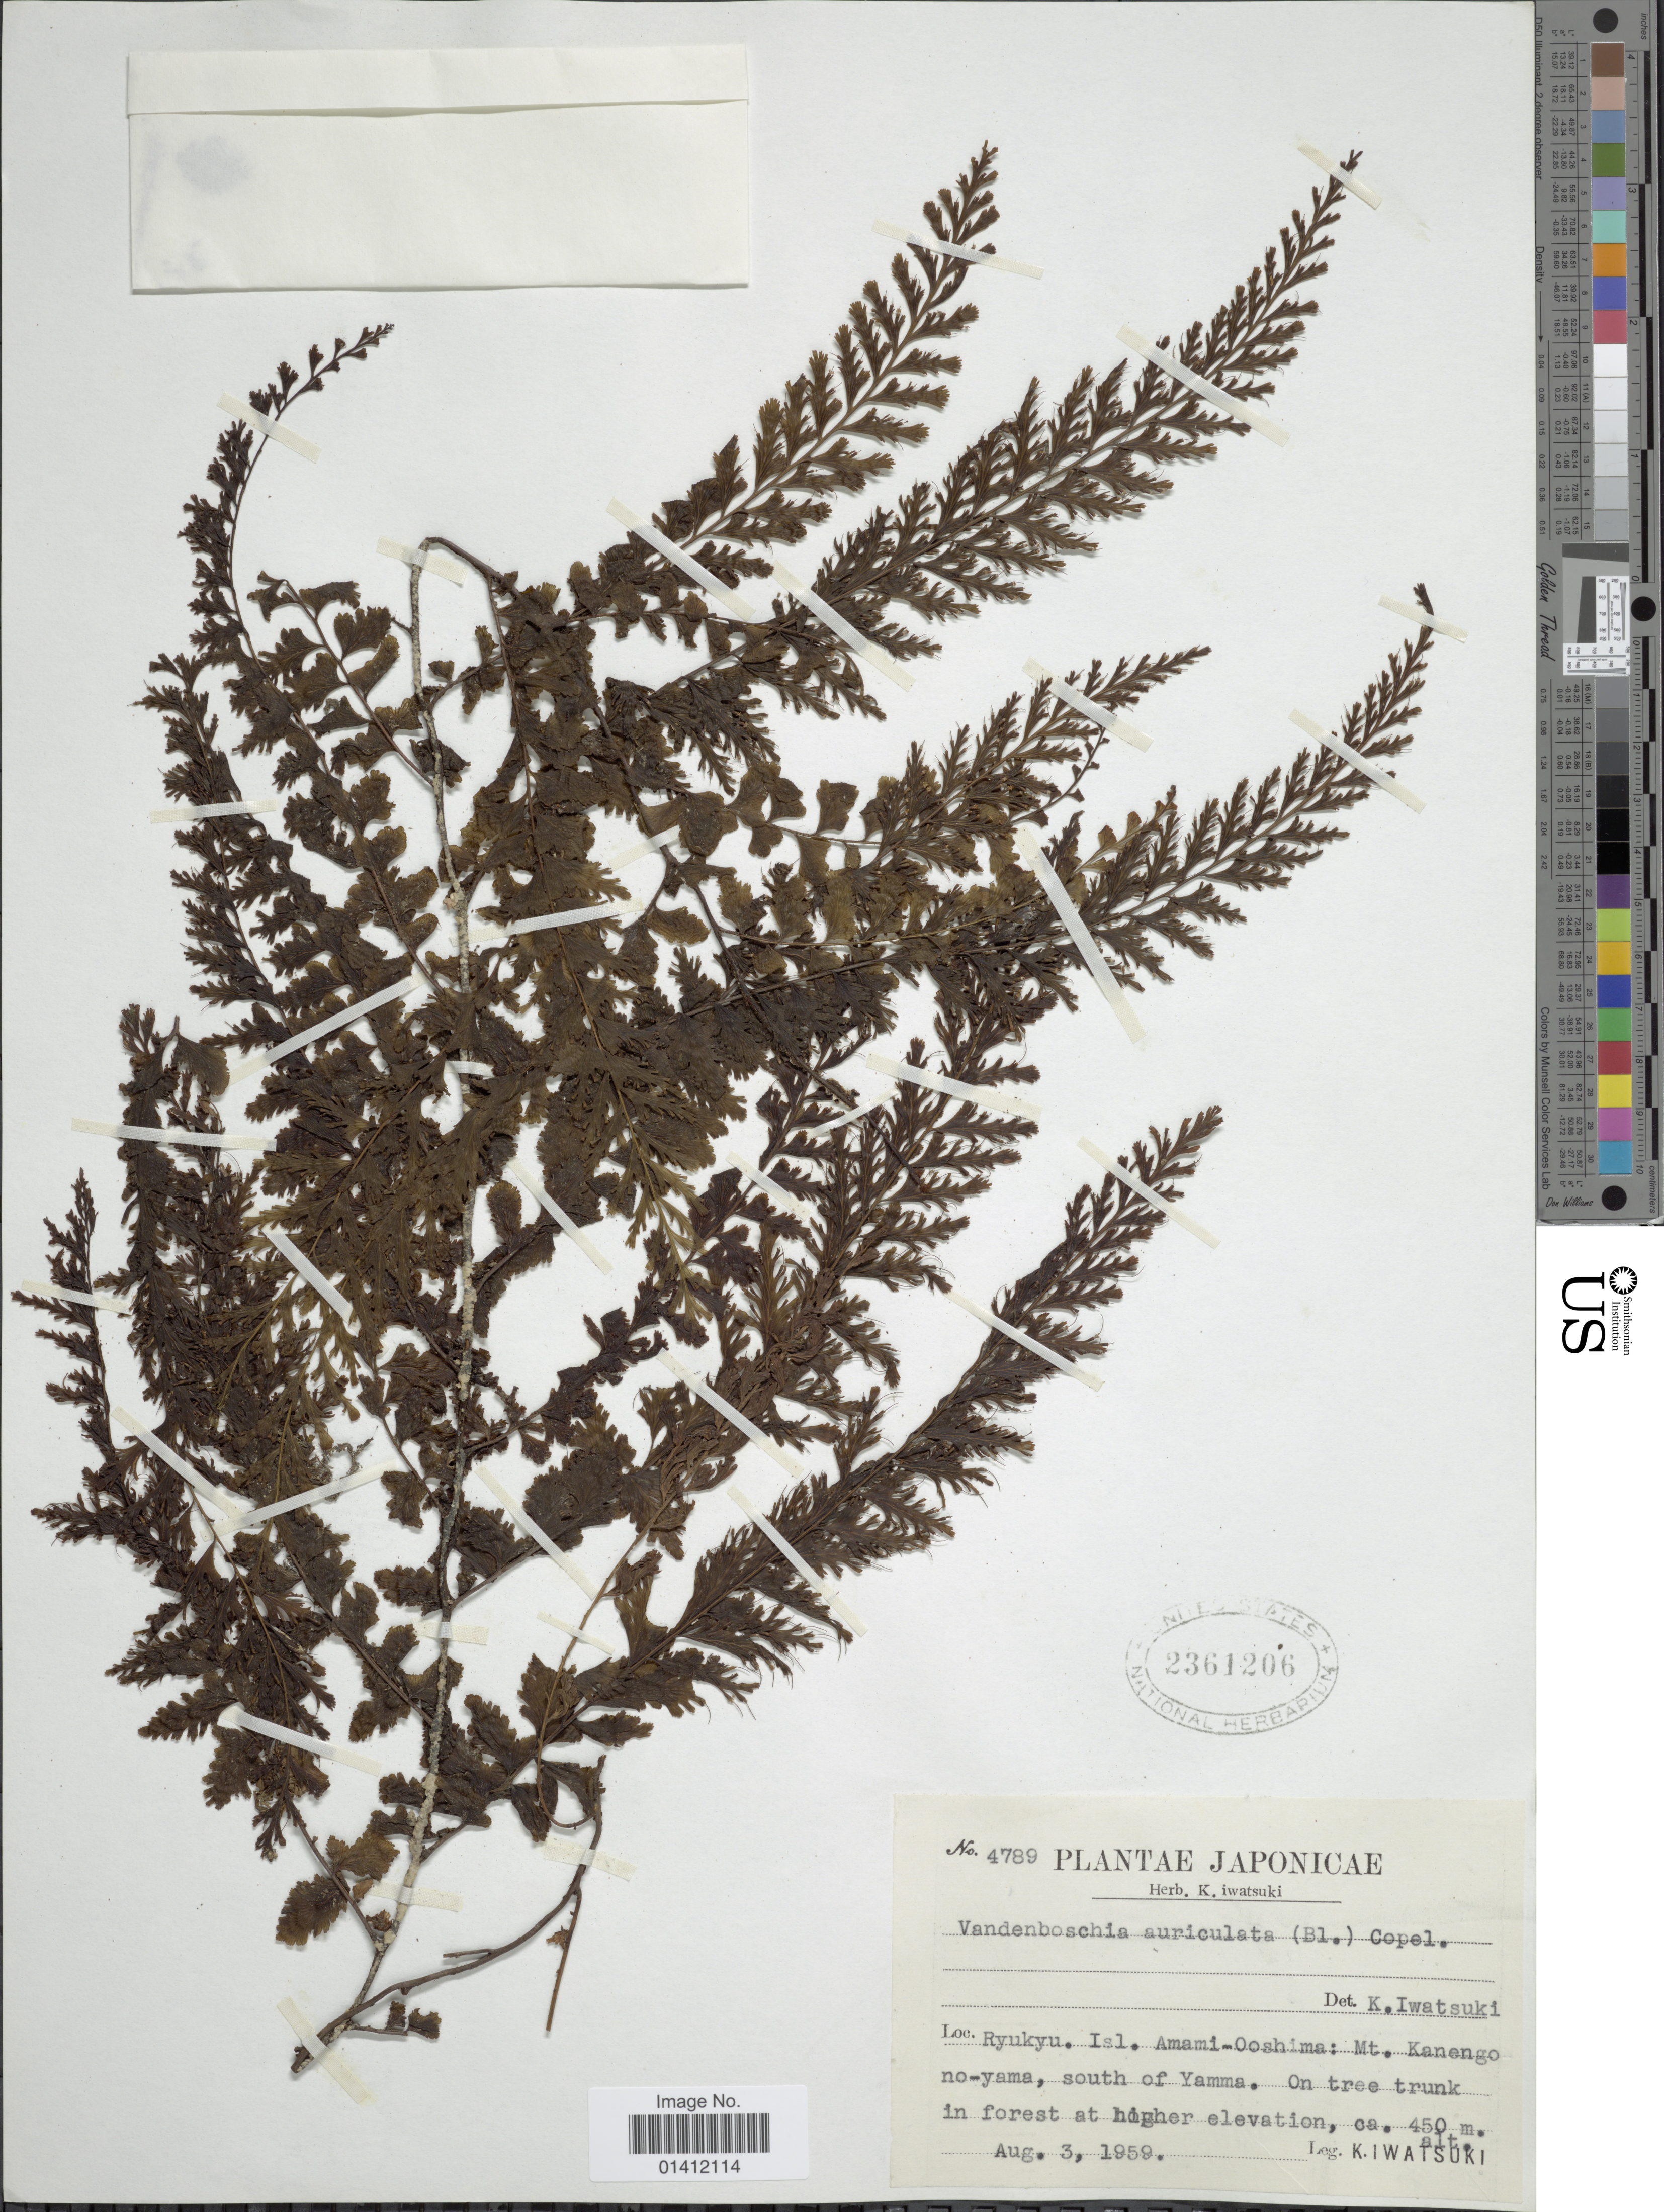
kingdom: Plantae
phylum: Tracheophyta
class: Polypodiopsida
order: Hymenophyllales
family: Hymenophyllaceae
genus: Vandenboschia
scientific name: Vandenboschia auriculata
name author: (Blume) Copel.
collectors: K. Iwatsuki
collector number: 4789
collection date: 1959-08-03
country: Japan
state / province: Okinawa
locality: Ryukyu. Isl. Amami-Ooshima: Mt. Kanengo no-yama, south of Yamma.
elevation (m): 450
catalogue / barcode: US 2361206